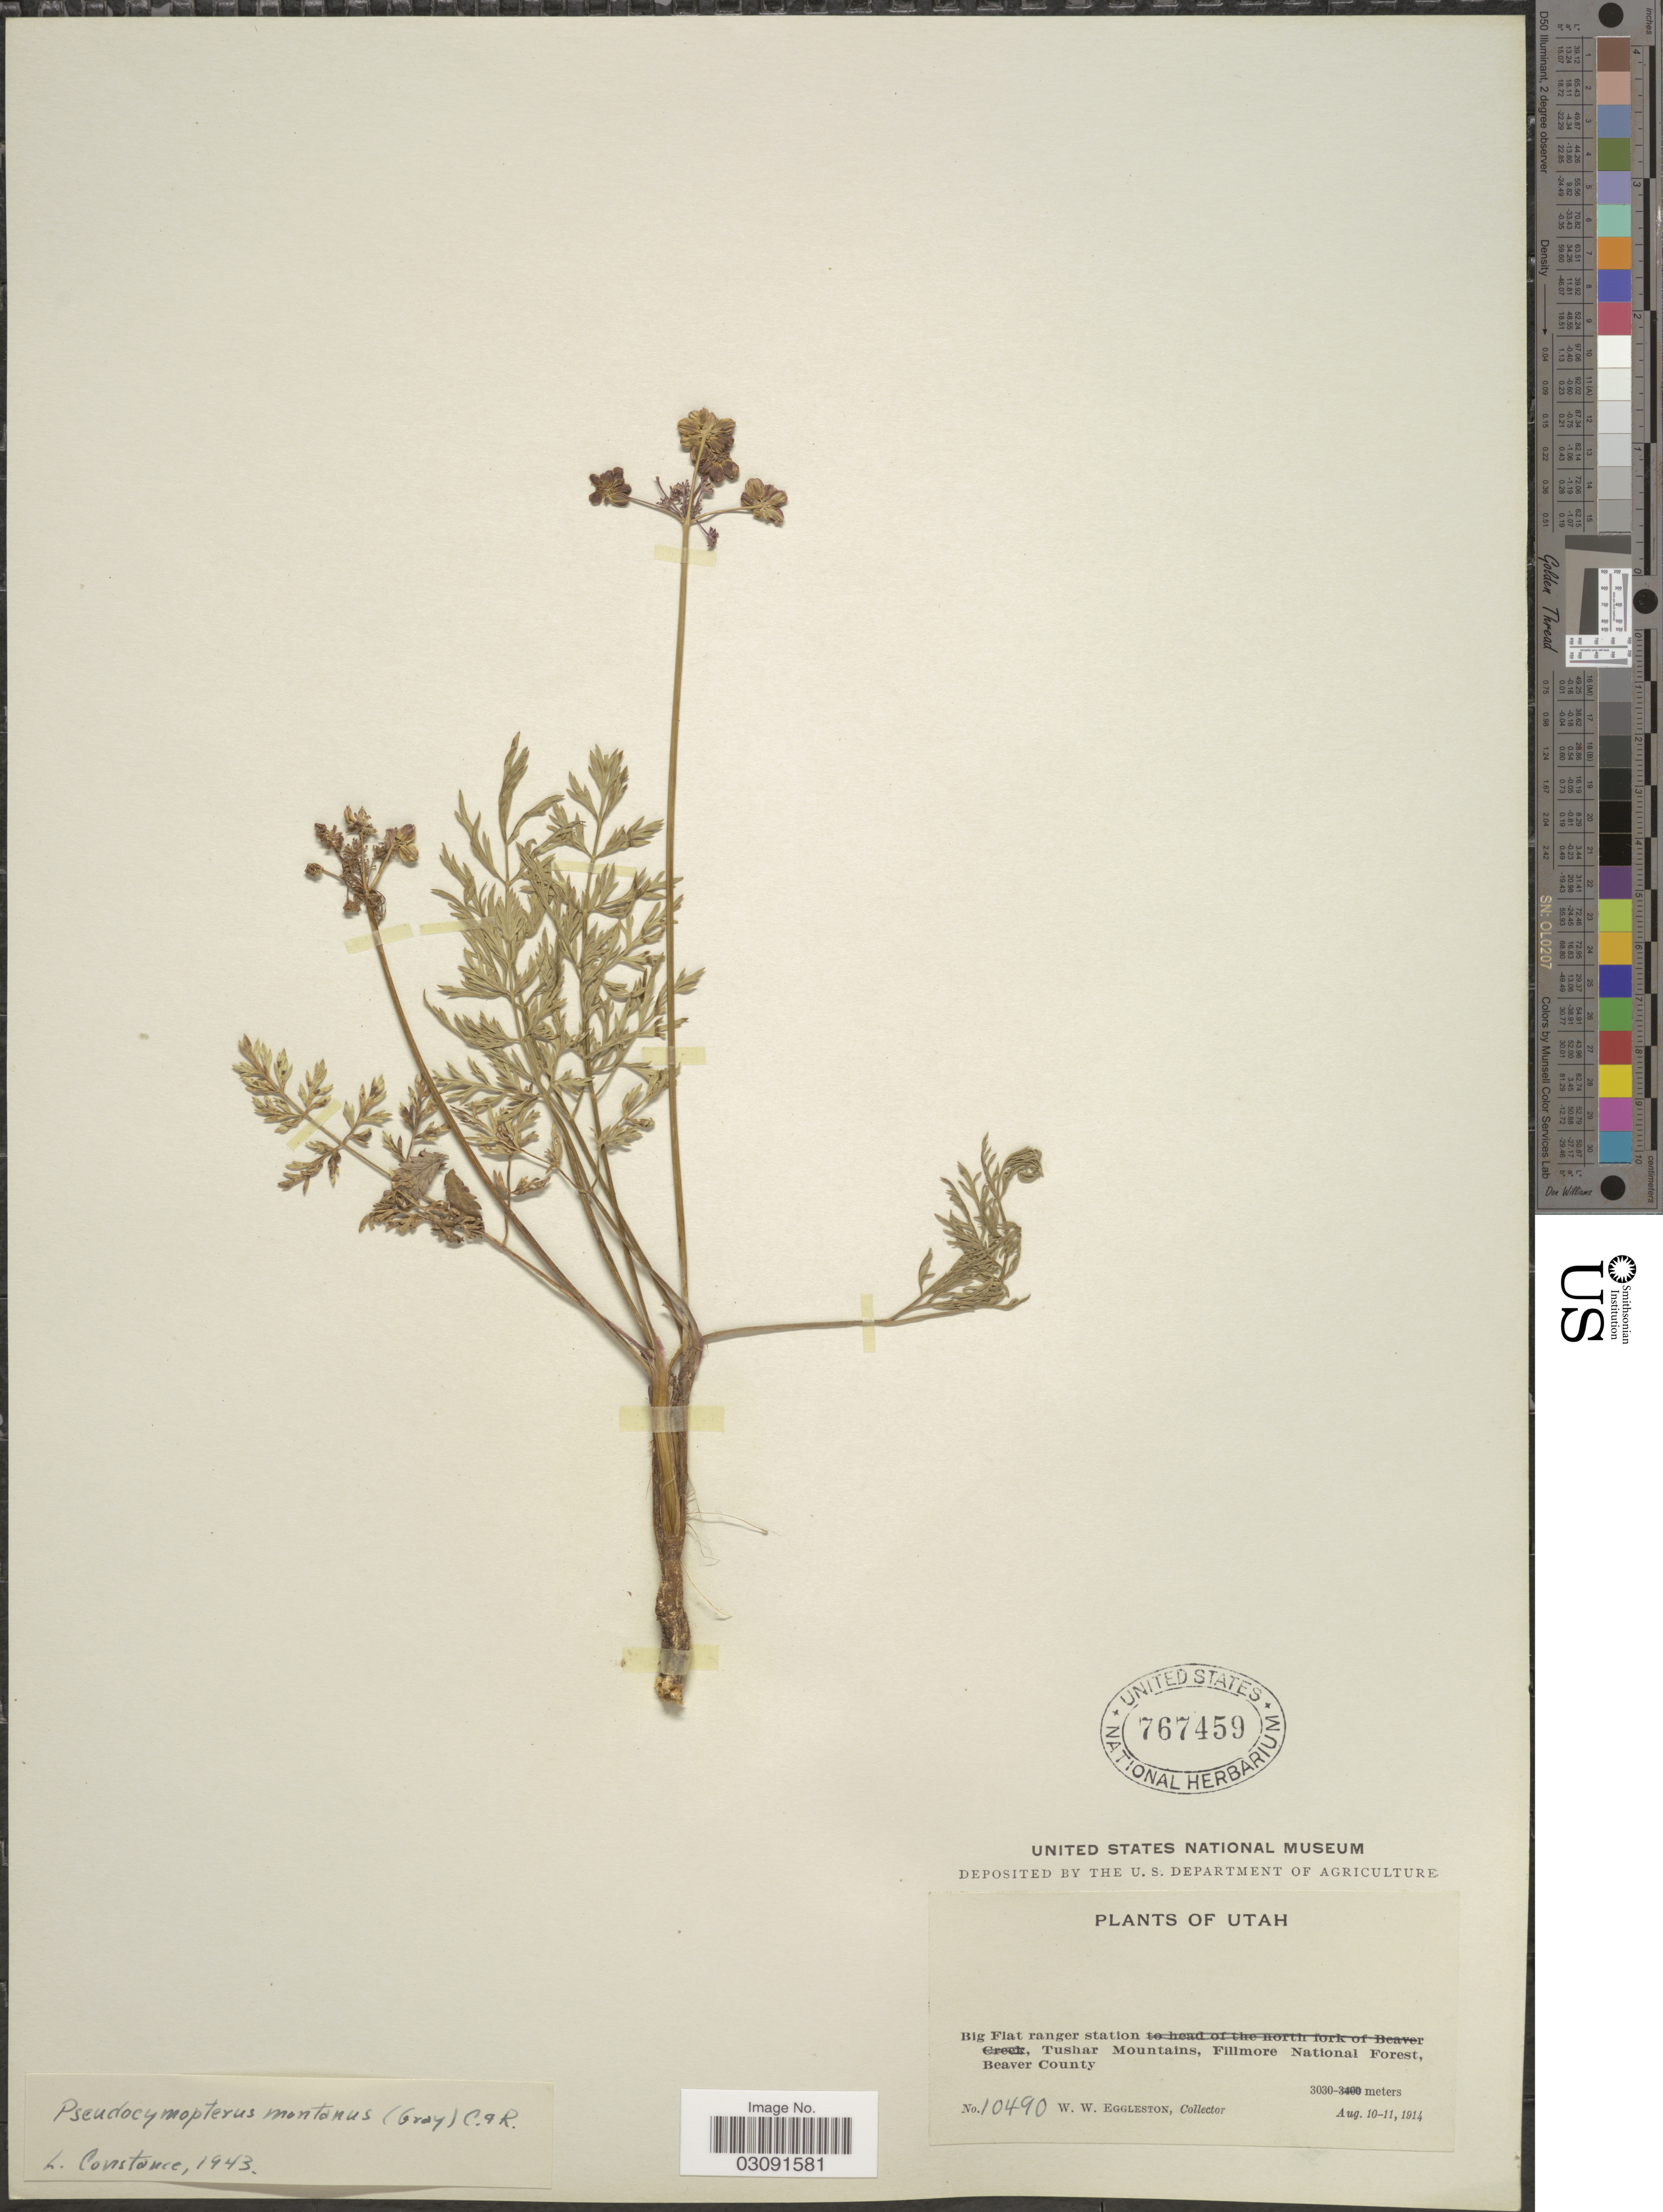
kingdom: Plantae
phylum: Tracheophyta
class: Magnoliopsida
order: Apiales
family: Apiaceae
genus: Pseudocymopterus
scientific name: Pseudocymopterus montanus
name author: (A. Gray) J.M. Coult. & Rose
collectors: W. W. Eggleston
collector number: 10490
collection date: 1914-08-10/1914-08-11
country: United States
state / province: Utah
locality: Big Flat ranger station, Tushar Mountains, Fillmore National Forest, Beaver County.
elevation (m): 3030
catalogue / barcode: US 767459